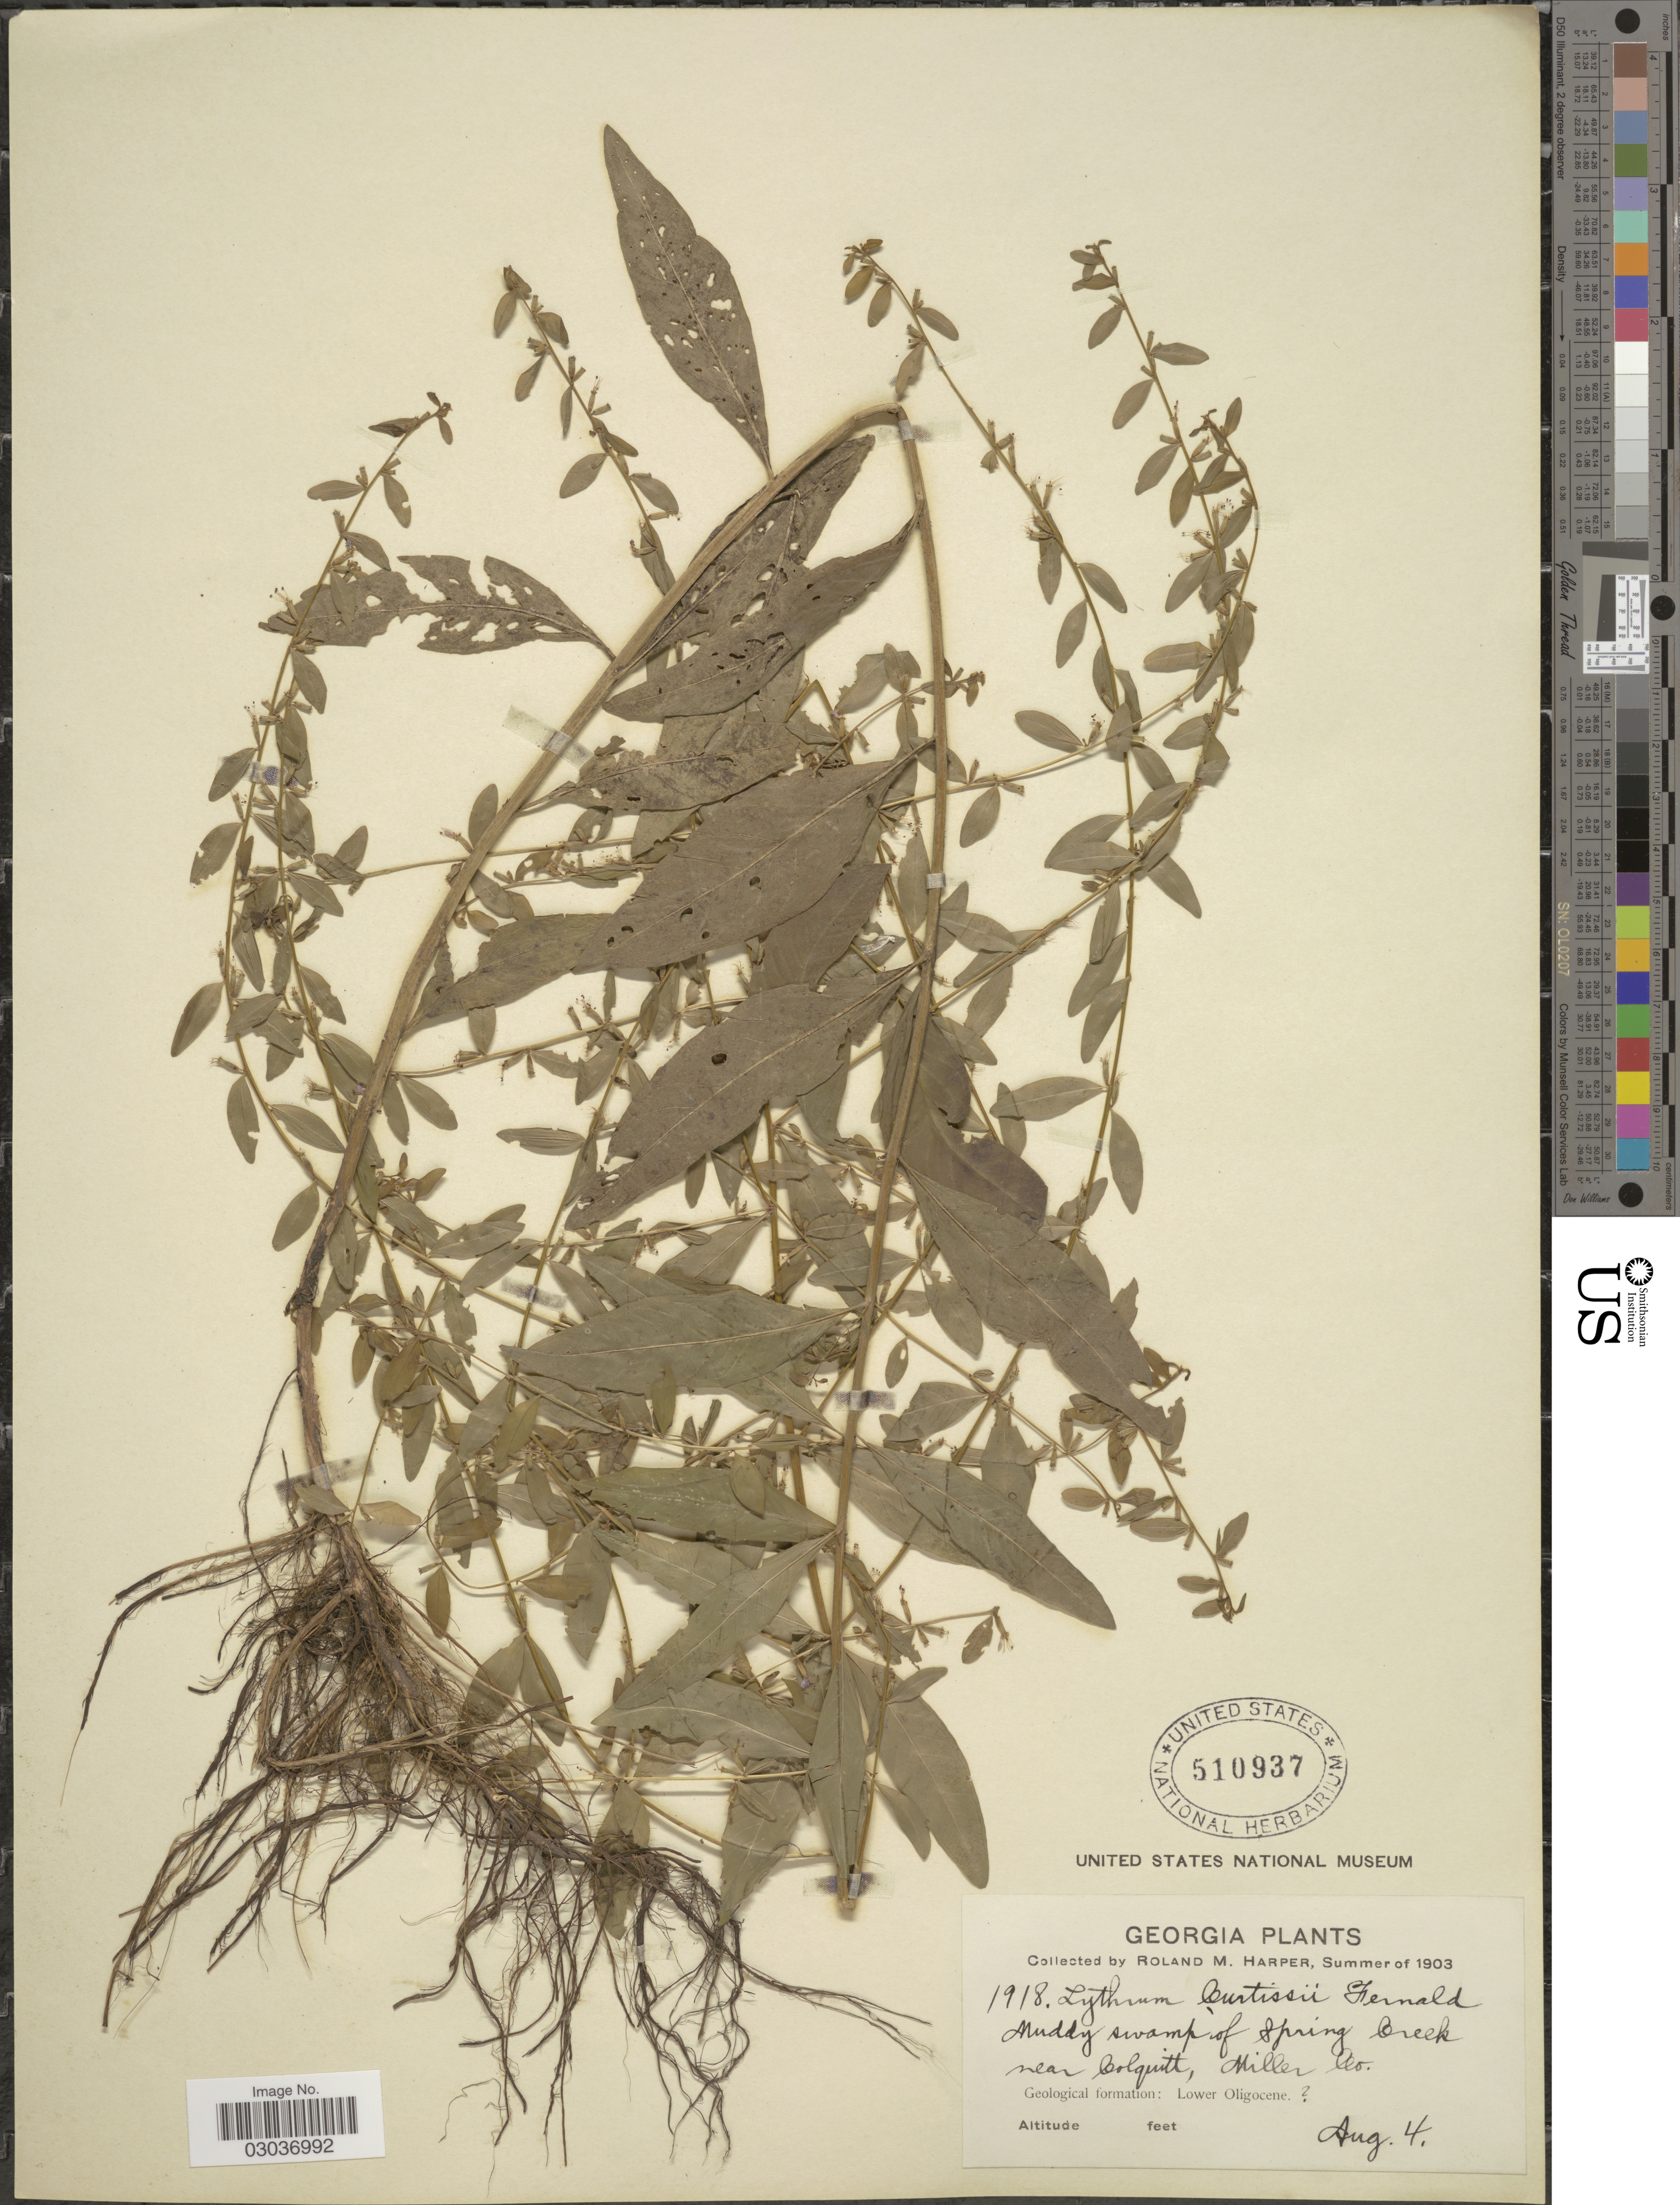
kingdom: Plantae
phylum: Tracheophyta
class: Magnoliopsida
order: Myrtales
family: Lythraceae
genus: Lythrum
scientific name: Lythrum curtissii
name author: Fernald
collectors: R. Harper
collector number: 1918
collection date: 1903-08-04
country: United States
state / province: Georgia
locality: Muddy swamp of Spring Creek near Colquitt, Miller Co., Geological formation: Lower Oligocene [unsure placement]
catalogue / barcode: US 510937